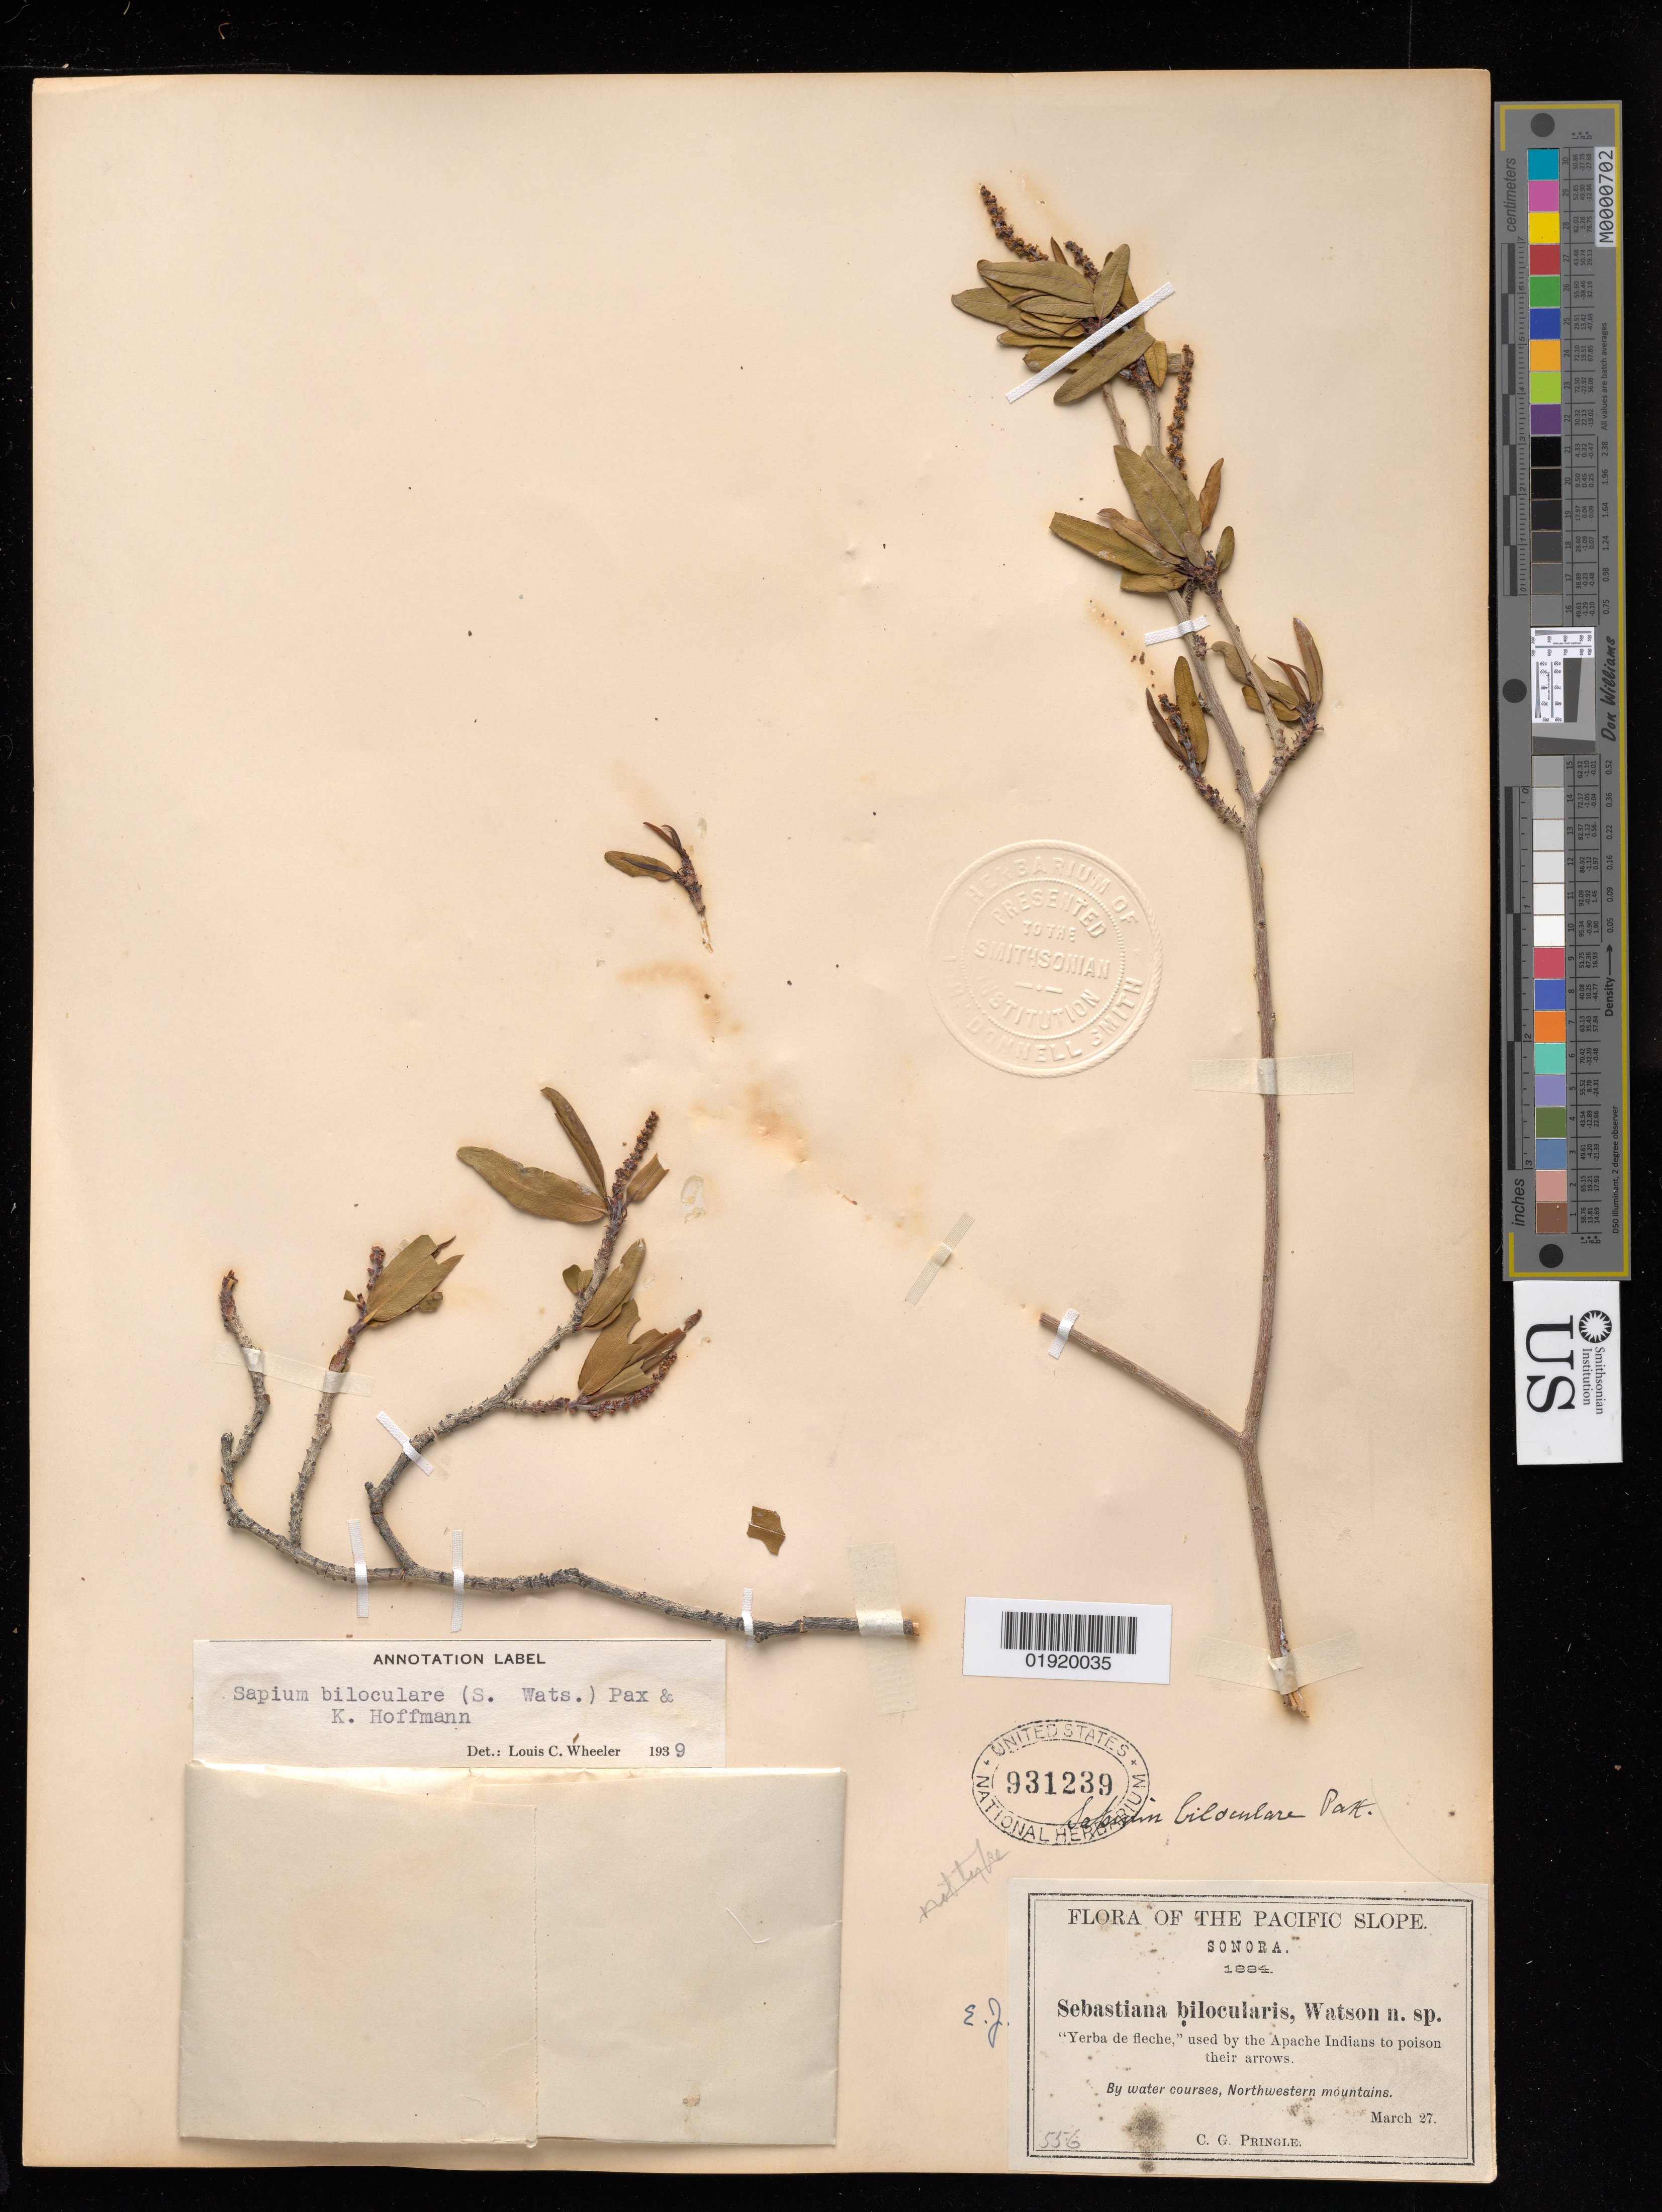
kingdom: Plantae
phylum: Tracheophyta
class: Magnoliopsida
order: Malpighiales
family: Euphorbiaceae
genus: Sebastiania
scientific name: Sebastiania bilocularis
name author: S. Watson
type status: Isolectotype; Isosyntype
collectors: C. G. Pringle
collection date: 1884-03-27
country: Mexico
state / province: Sonora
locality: By water courses, Northwestern mountains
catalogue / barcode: US 931239